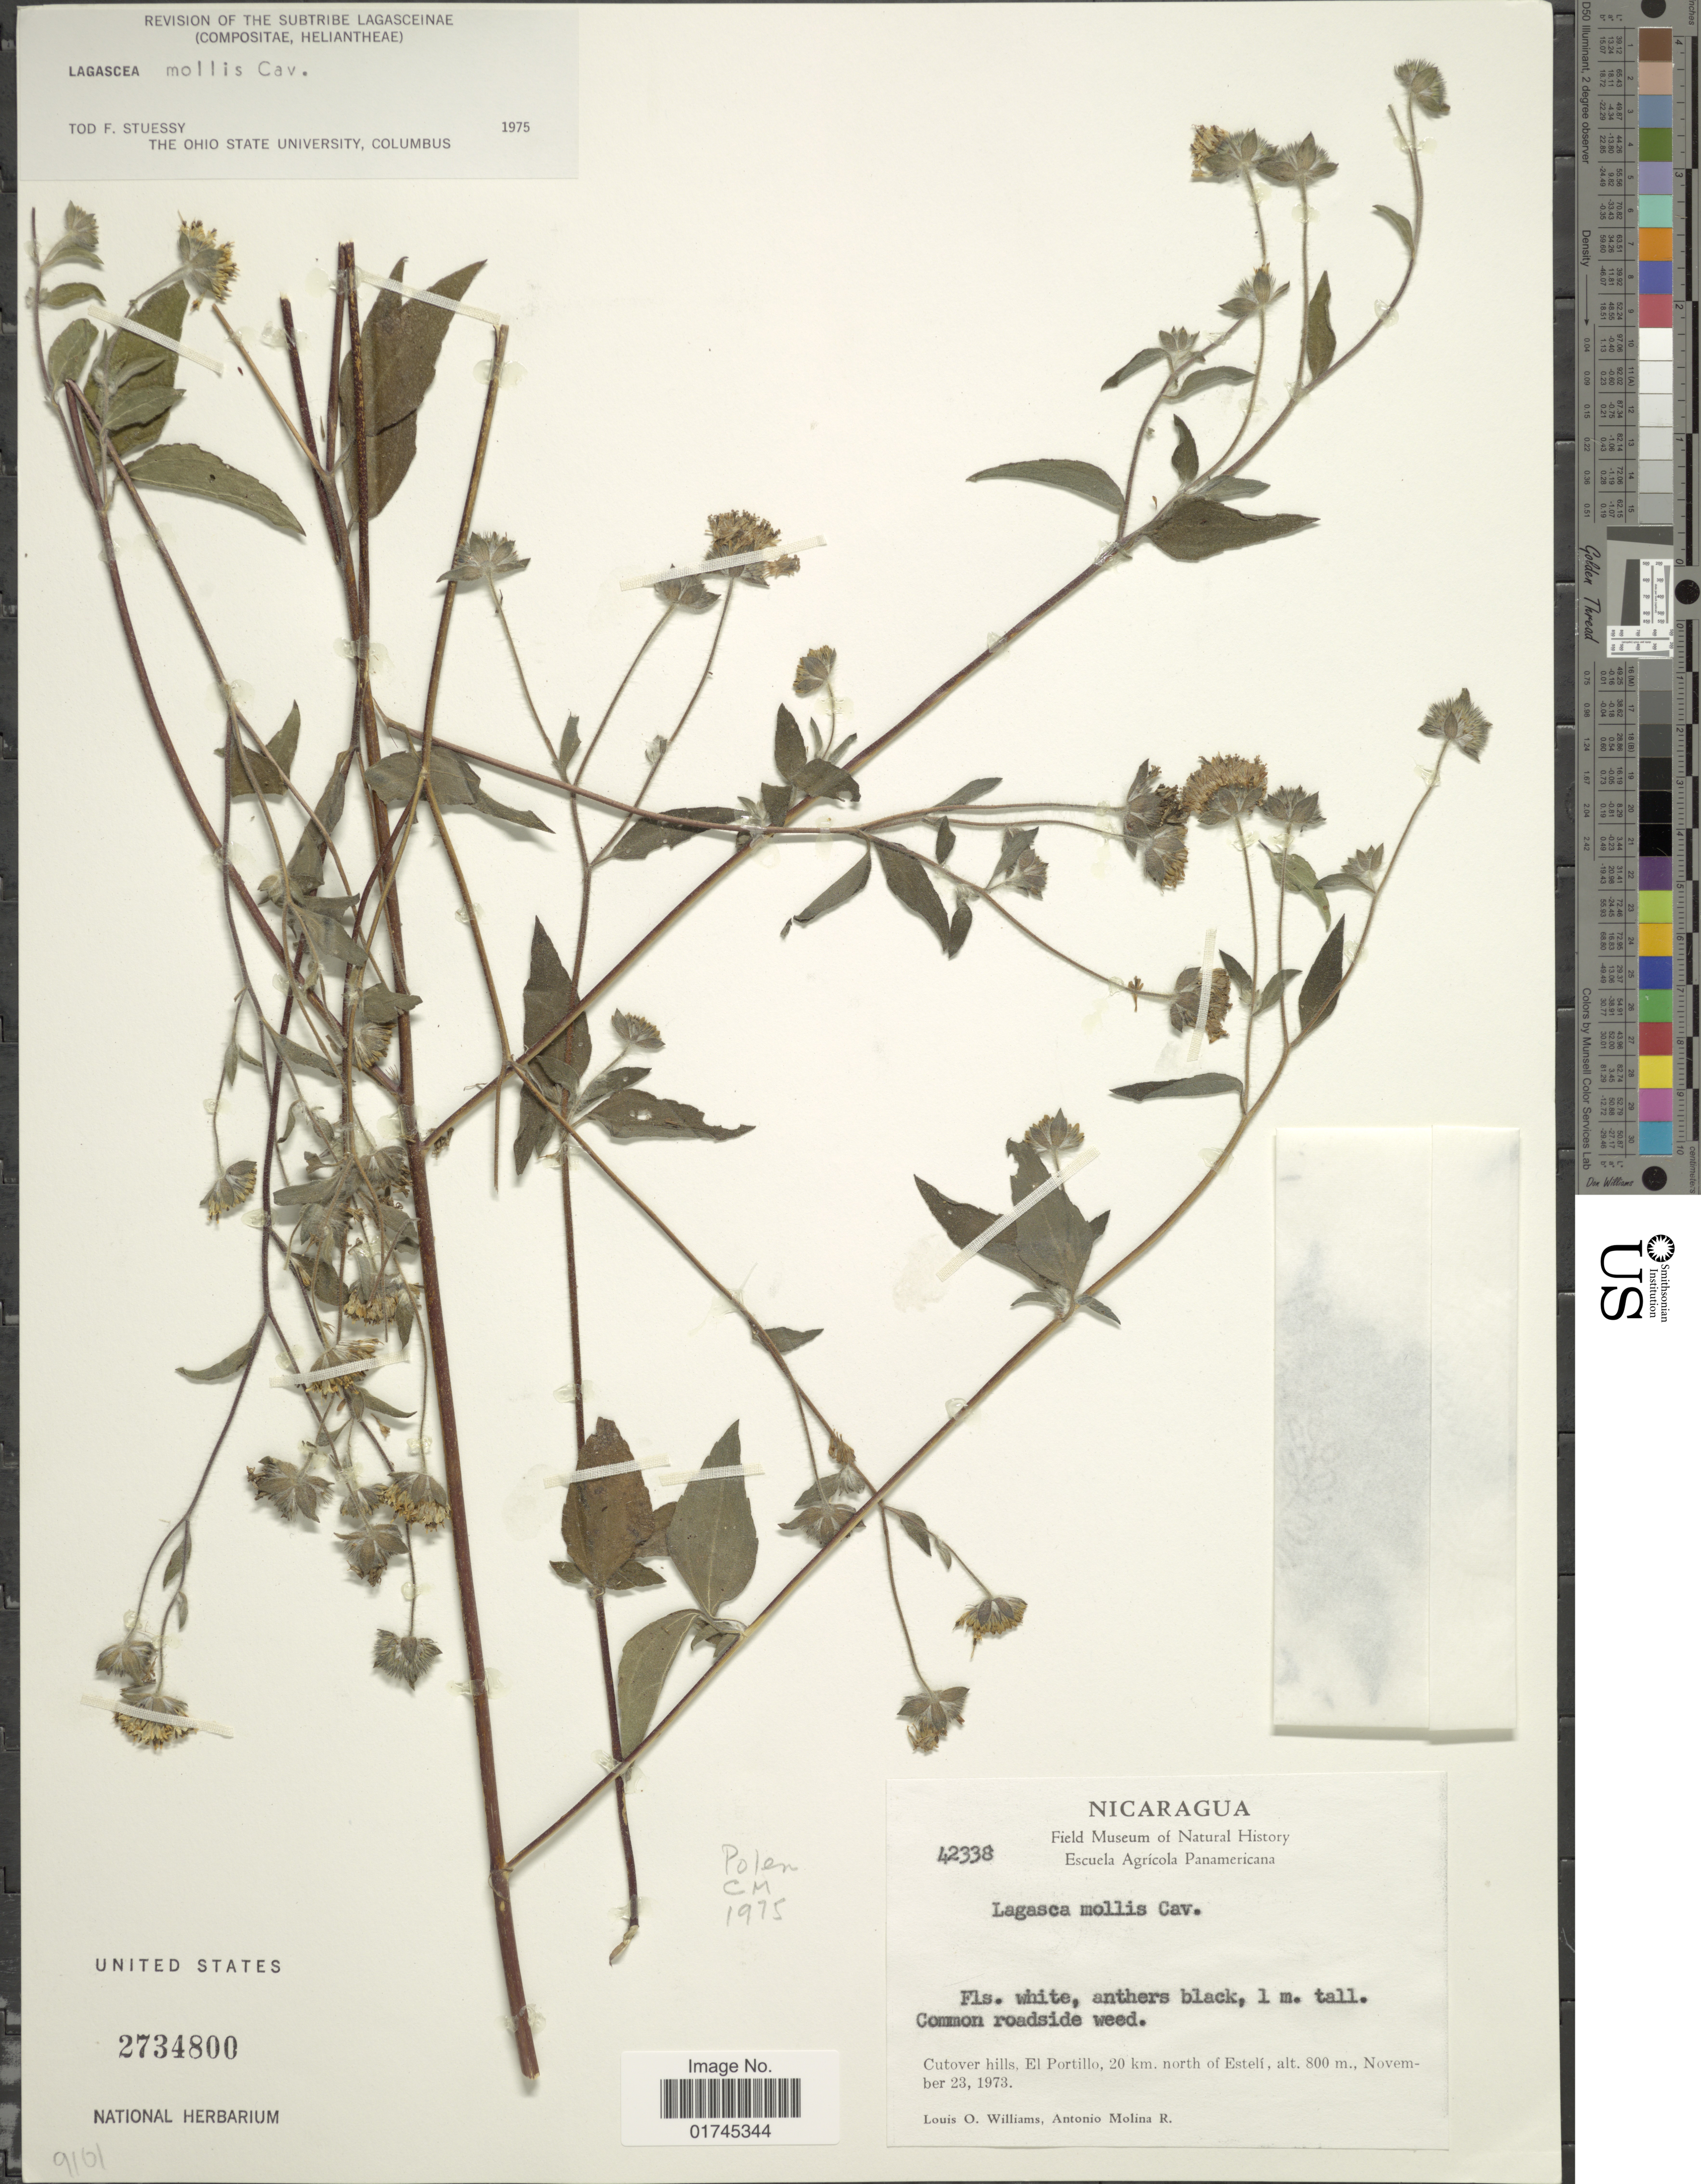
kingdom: Plantae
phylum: Tracheophyta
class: Magnoliopsida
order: Asterales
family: Asteraceae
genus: Lagascea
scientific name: Lagascea mollis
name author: Cav.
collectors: L. O. Williams & A. Molina R.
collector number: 42338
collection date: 1973-11-23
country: Nicaragua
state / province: Esteli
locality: Common roadside weed, cutover hills, El Portillo, north of Esteli.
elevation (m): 800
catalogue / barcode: US 2734800